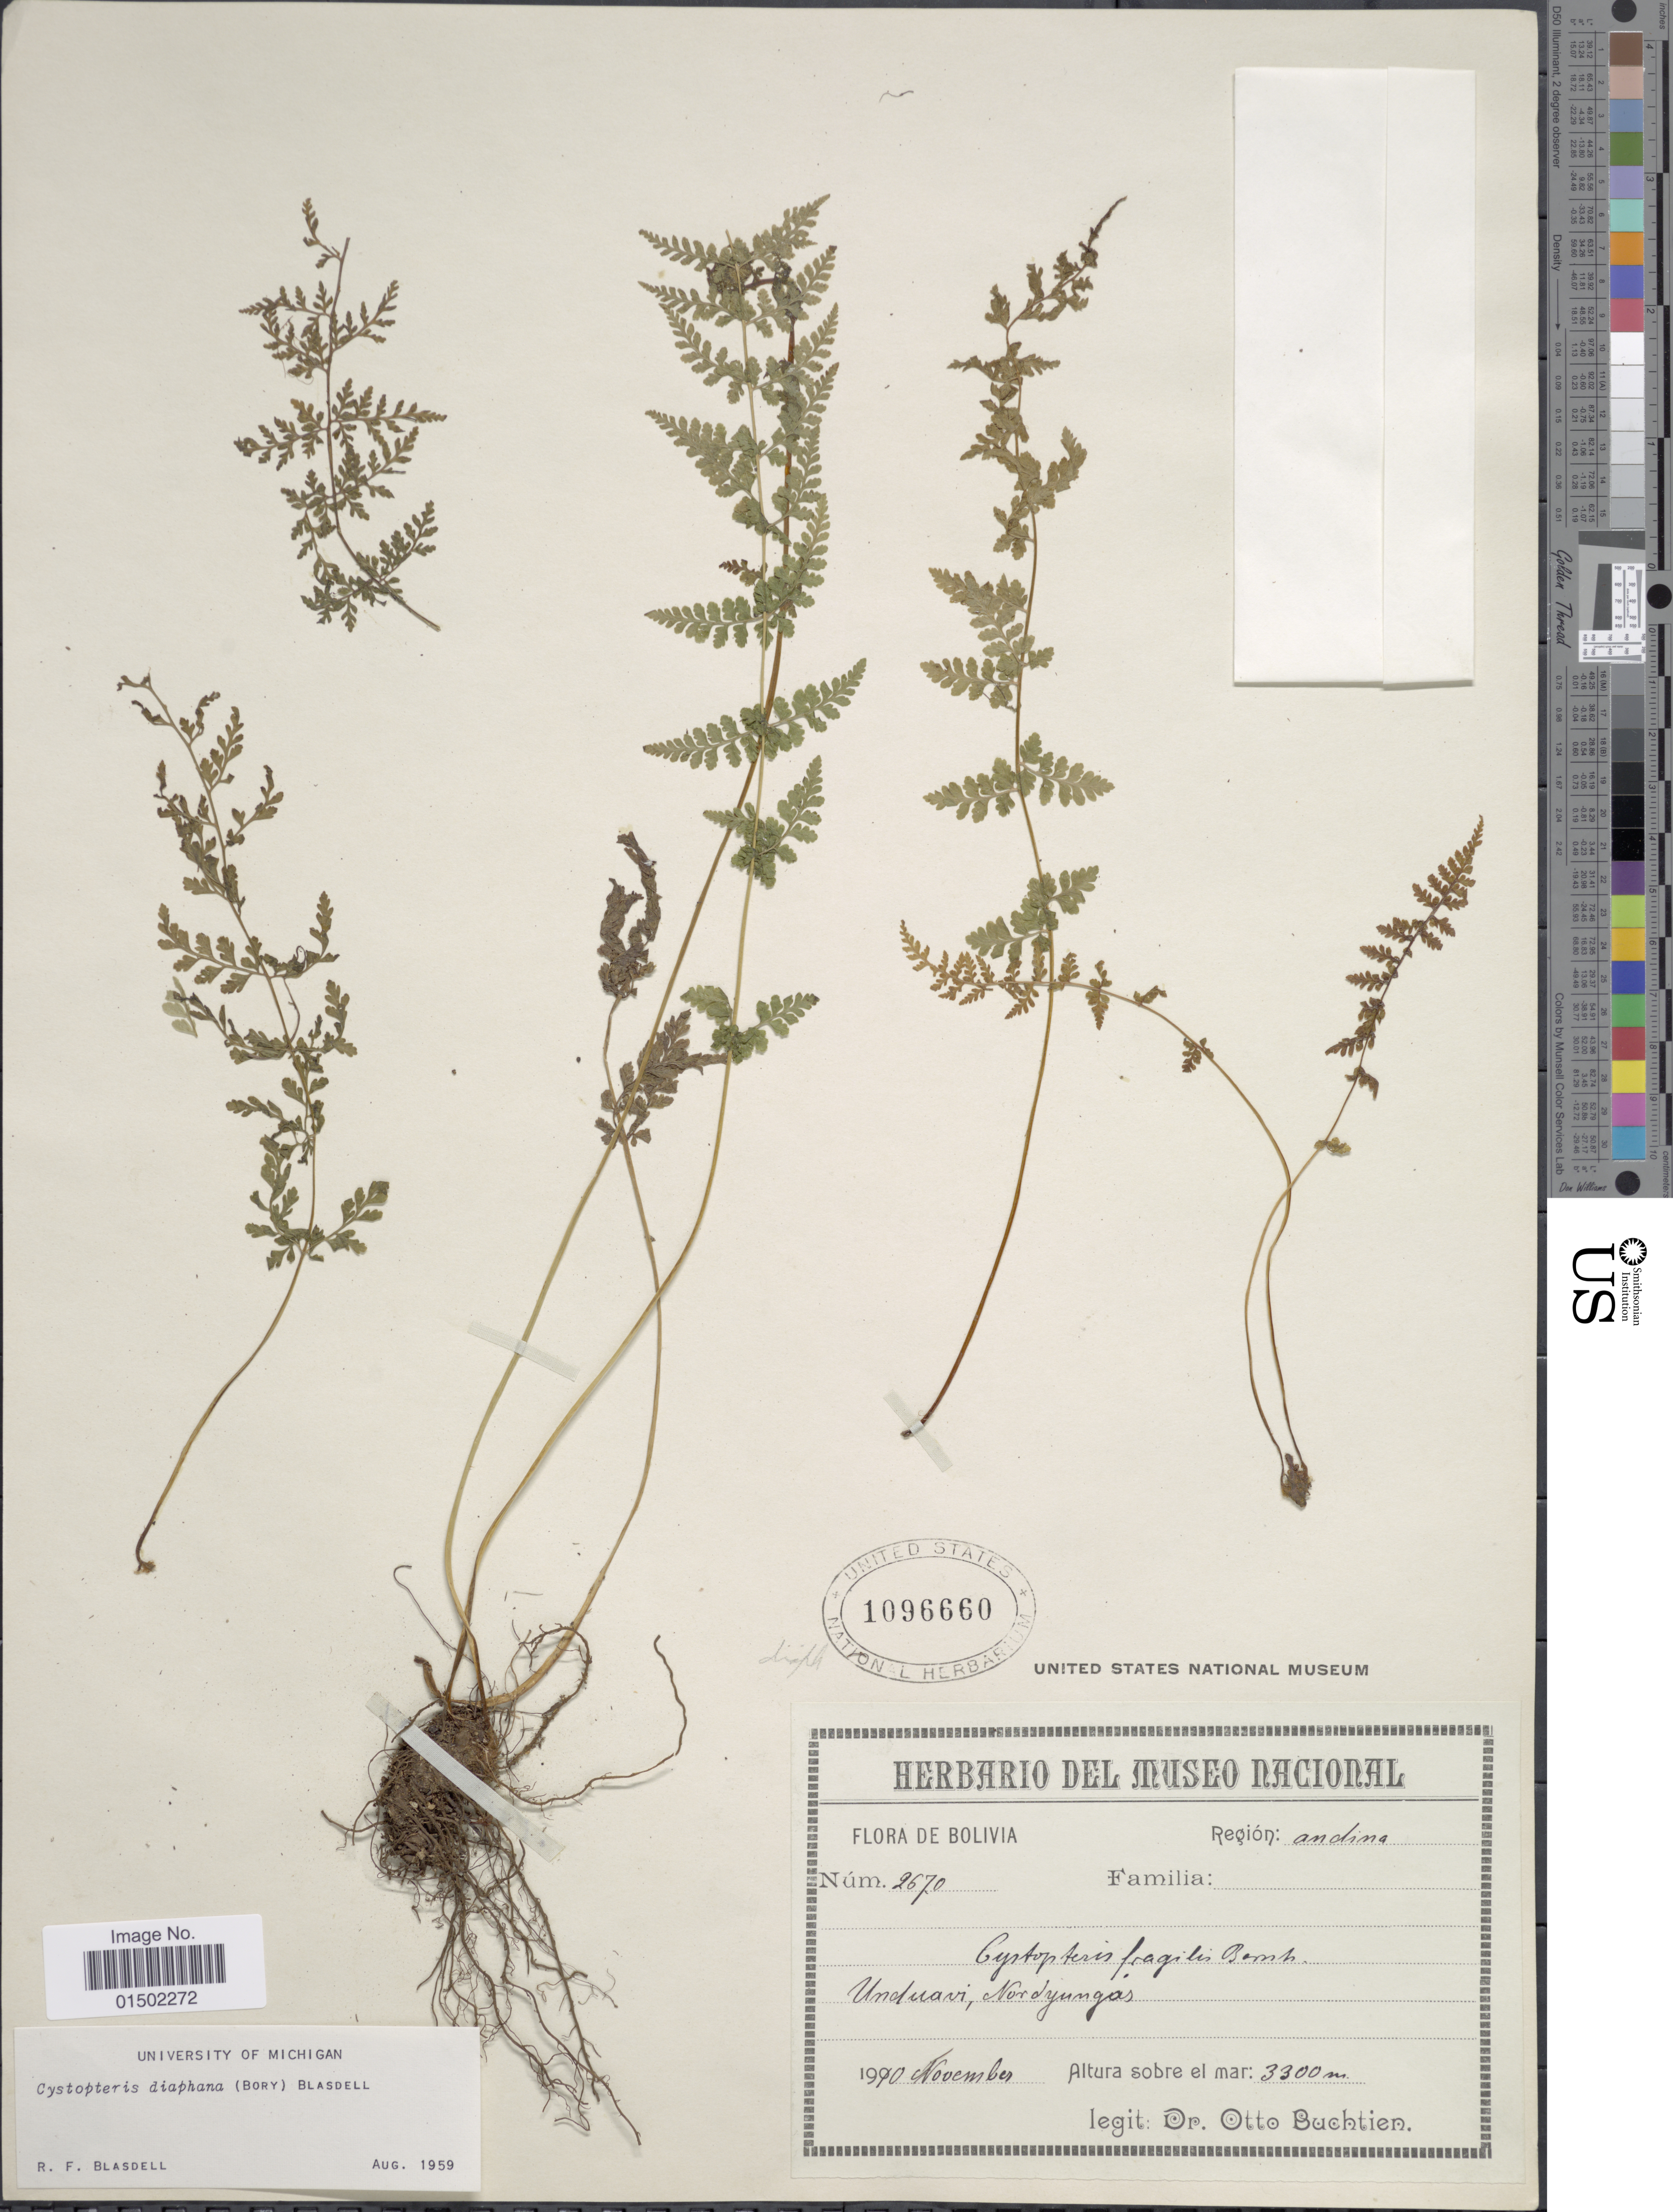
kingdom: Plantae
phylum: Tracheophyta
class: Polypodiopsida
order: Polypodiales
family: Cystopteridaceae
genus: Cystopteris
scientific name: Cystopteris diaphana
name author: (Bory) Blasdell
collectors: O. Buchtien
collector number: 2670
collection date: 1910-11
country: Bolivia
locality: Andina. Unduavi, Nordyungas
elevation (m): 3300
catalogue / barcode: US 1096660